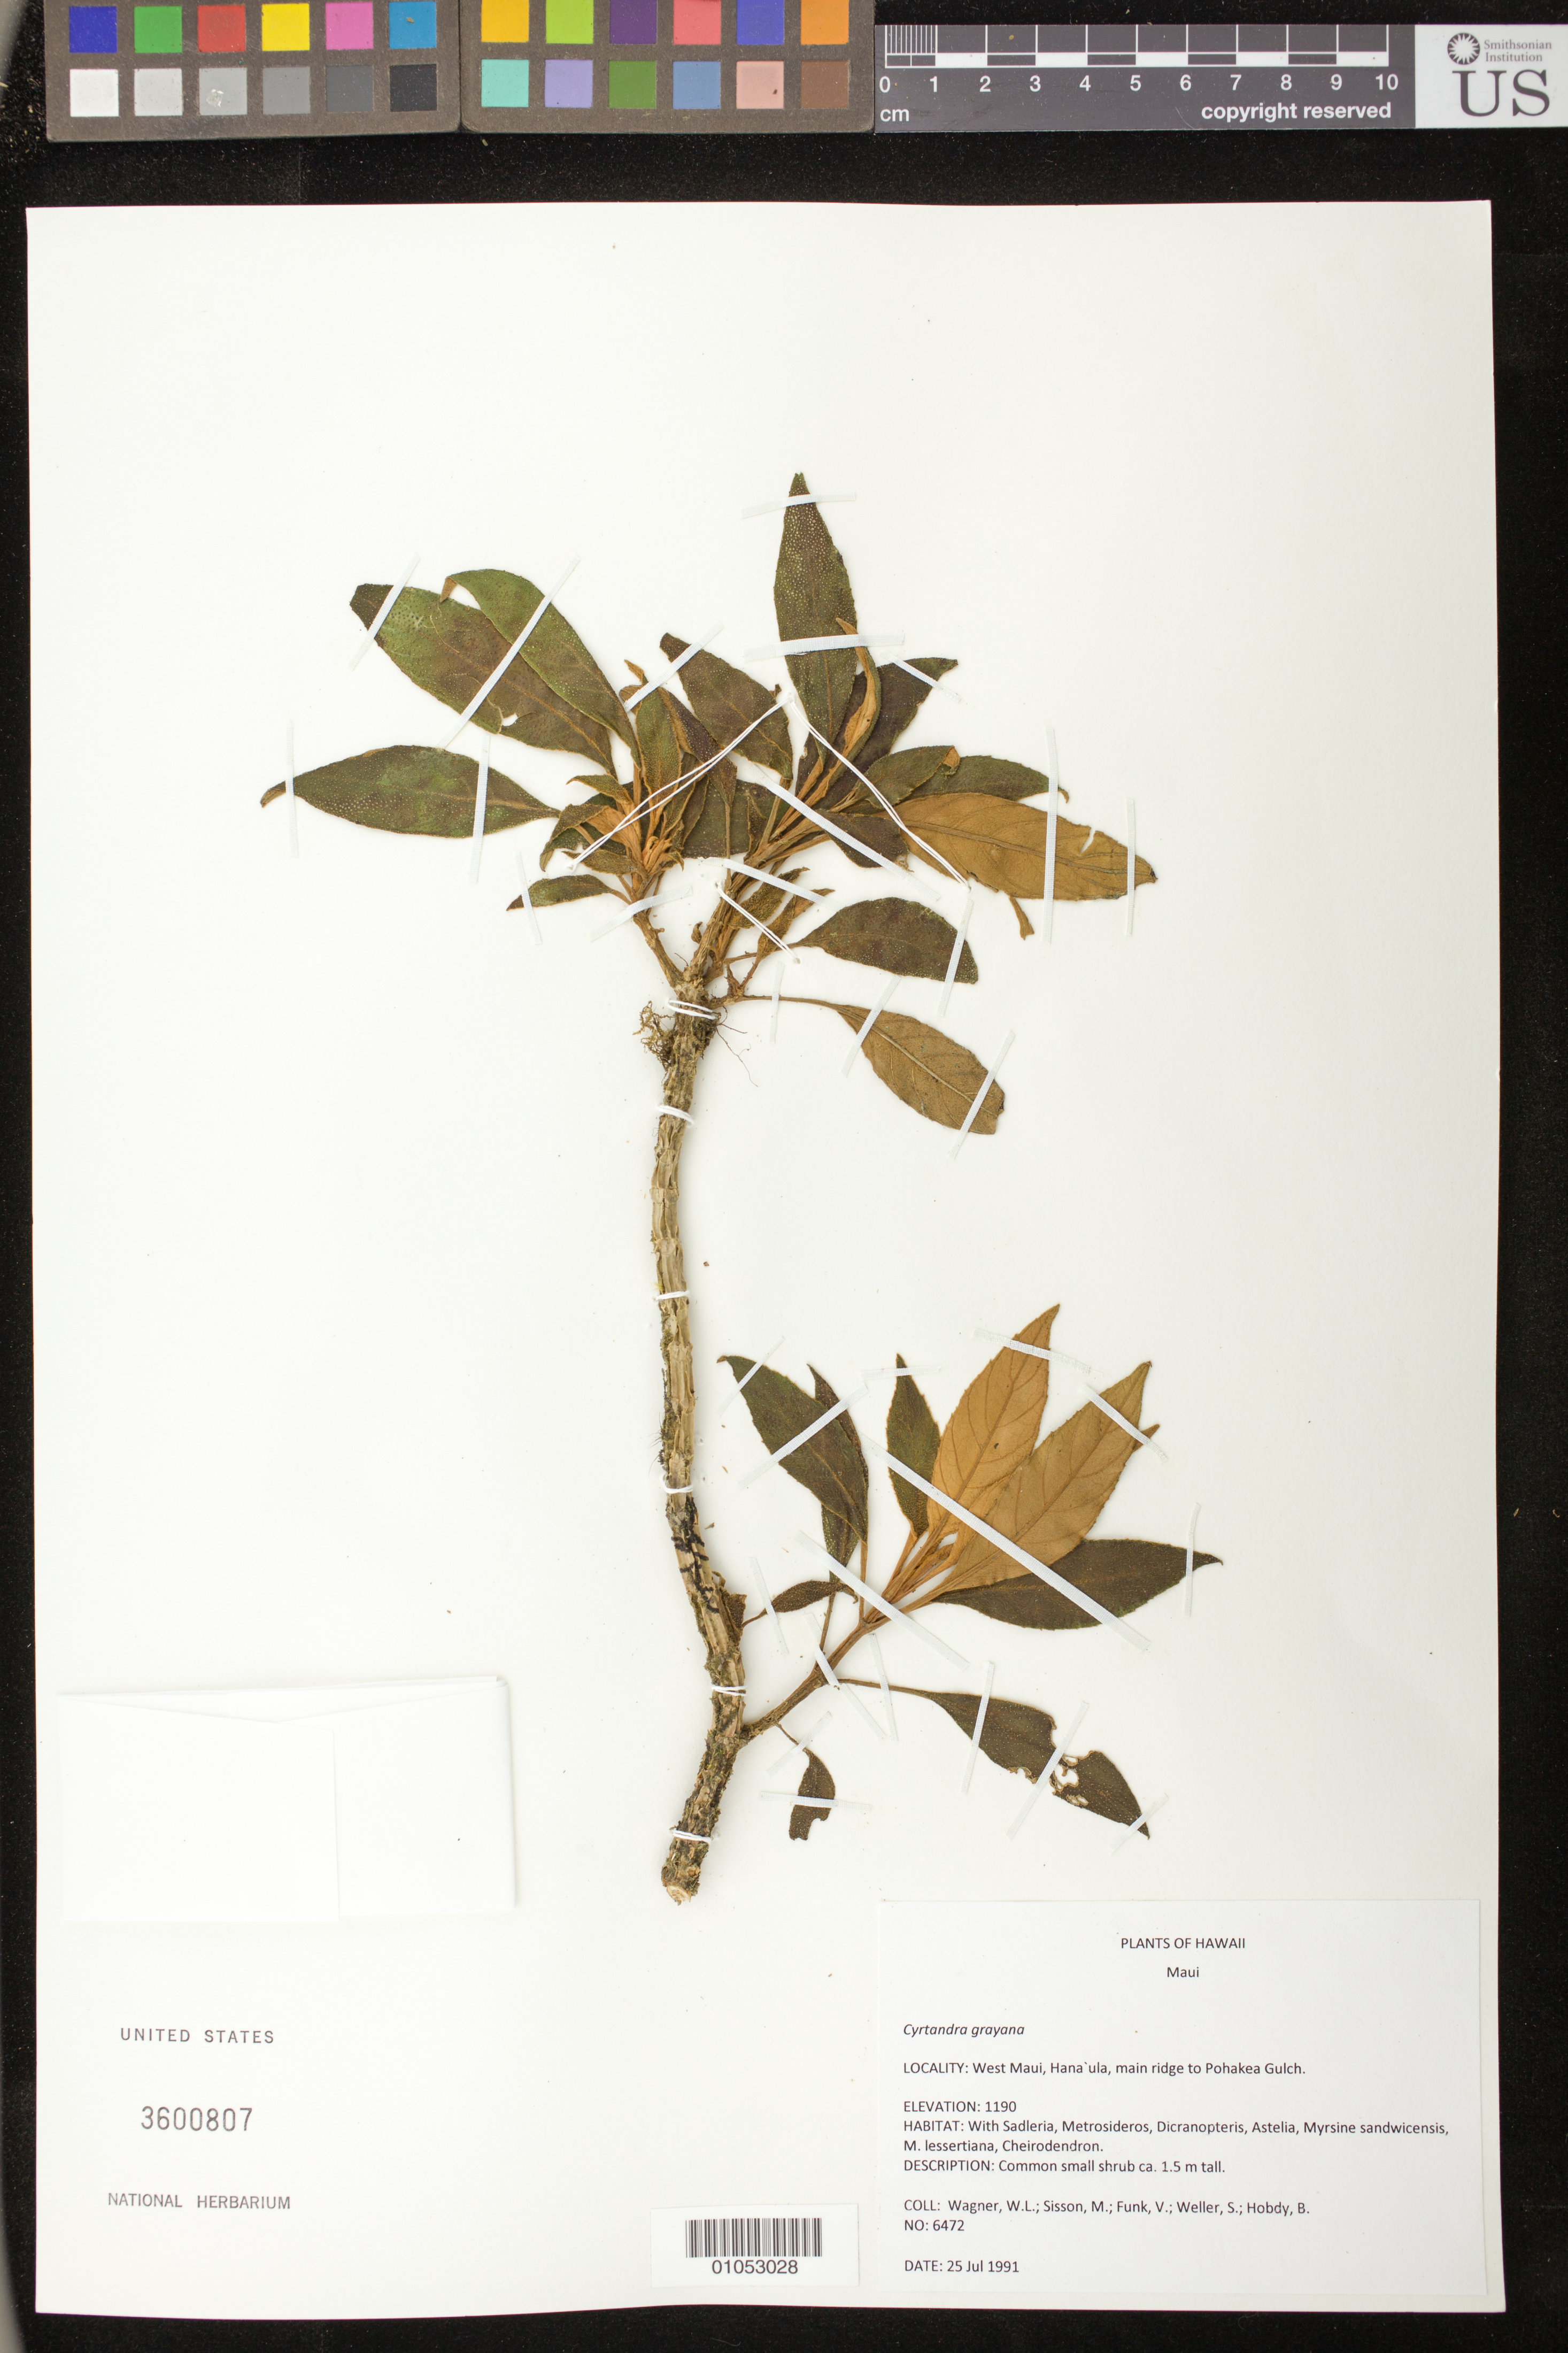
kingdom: Plantae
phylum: Tracheophyta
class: Magnoliopsida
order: Lamiales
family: Gesneriaceae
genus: Cyrtandra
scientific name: Cyrtandra grayana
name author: Hillebr.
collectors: W. L. Wagner, M. Sisson, V. Funk, S. G. Weller & B. Hobdy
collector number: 6472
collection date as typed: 25 Jul 1991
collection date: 1991-07-25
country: United States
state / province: Hawaii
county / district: Maui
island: Maui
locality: West Maui, Hanaula, main ridge to Pohakea Gulch.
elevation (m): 1190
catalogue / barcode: US 3600807